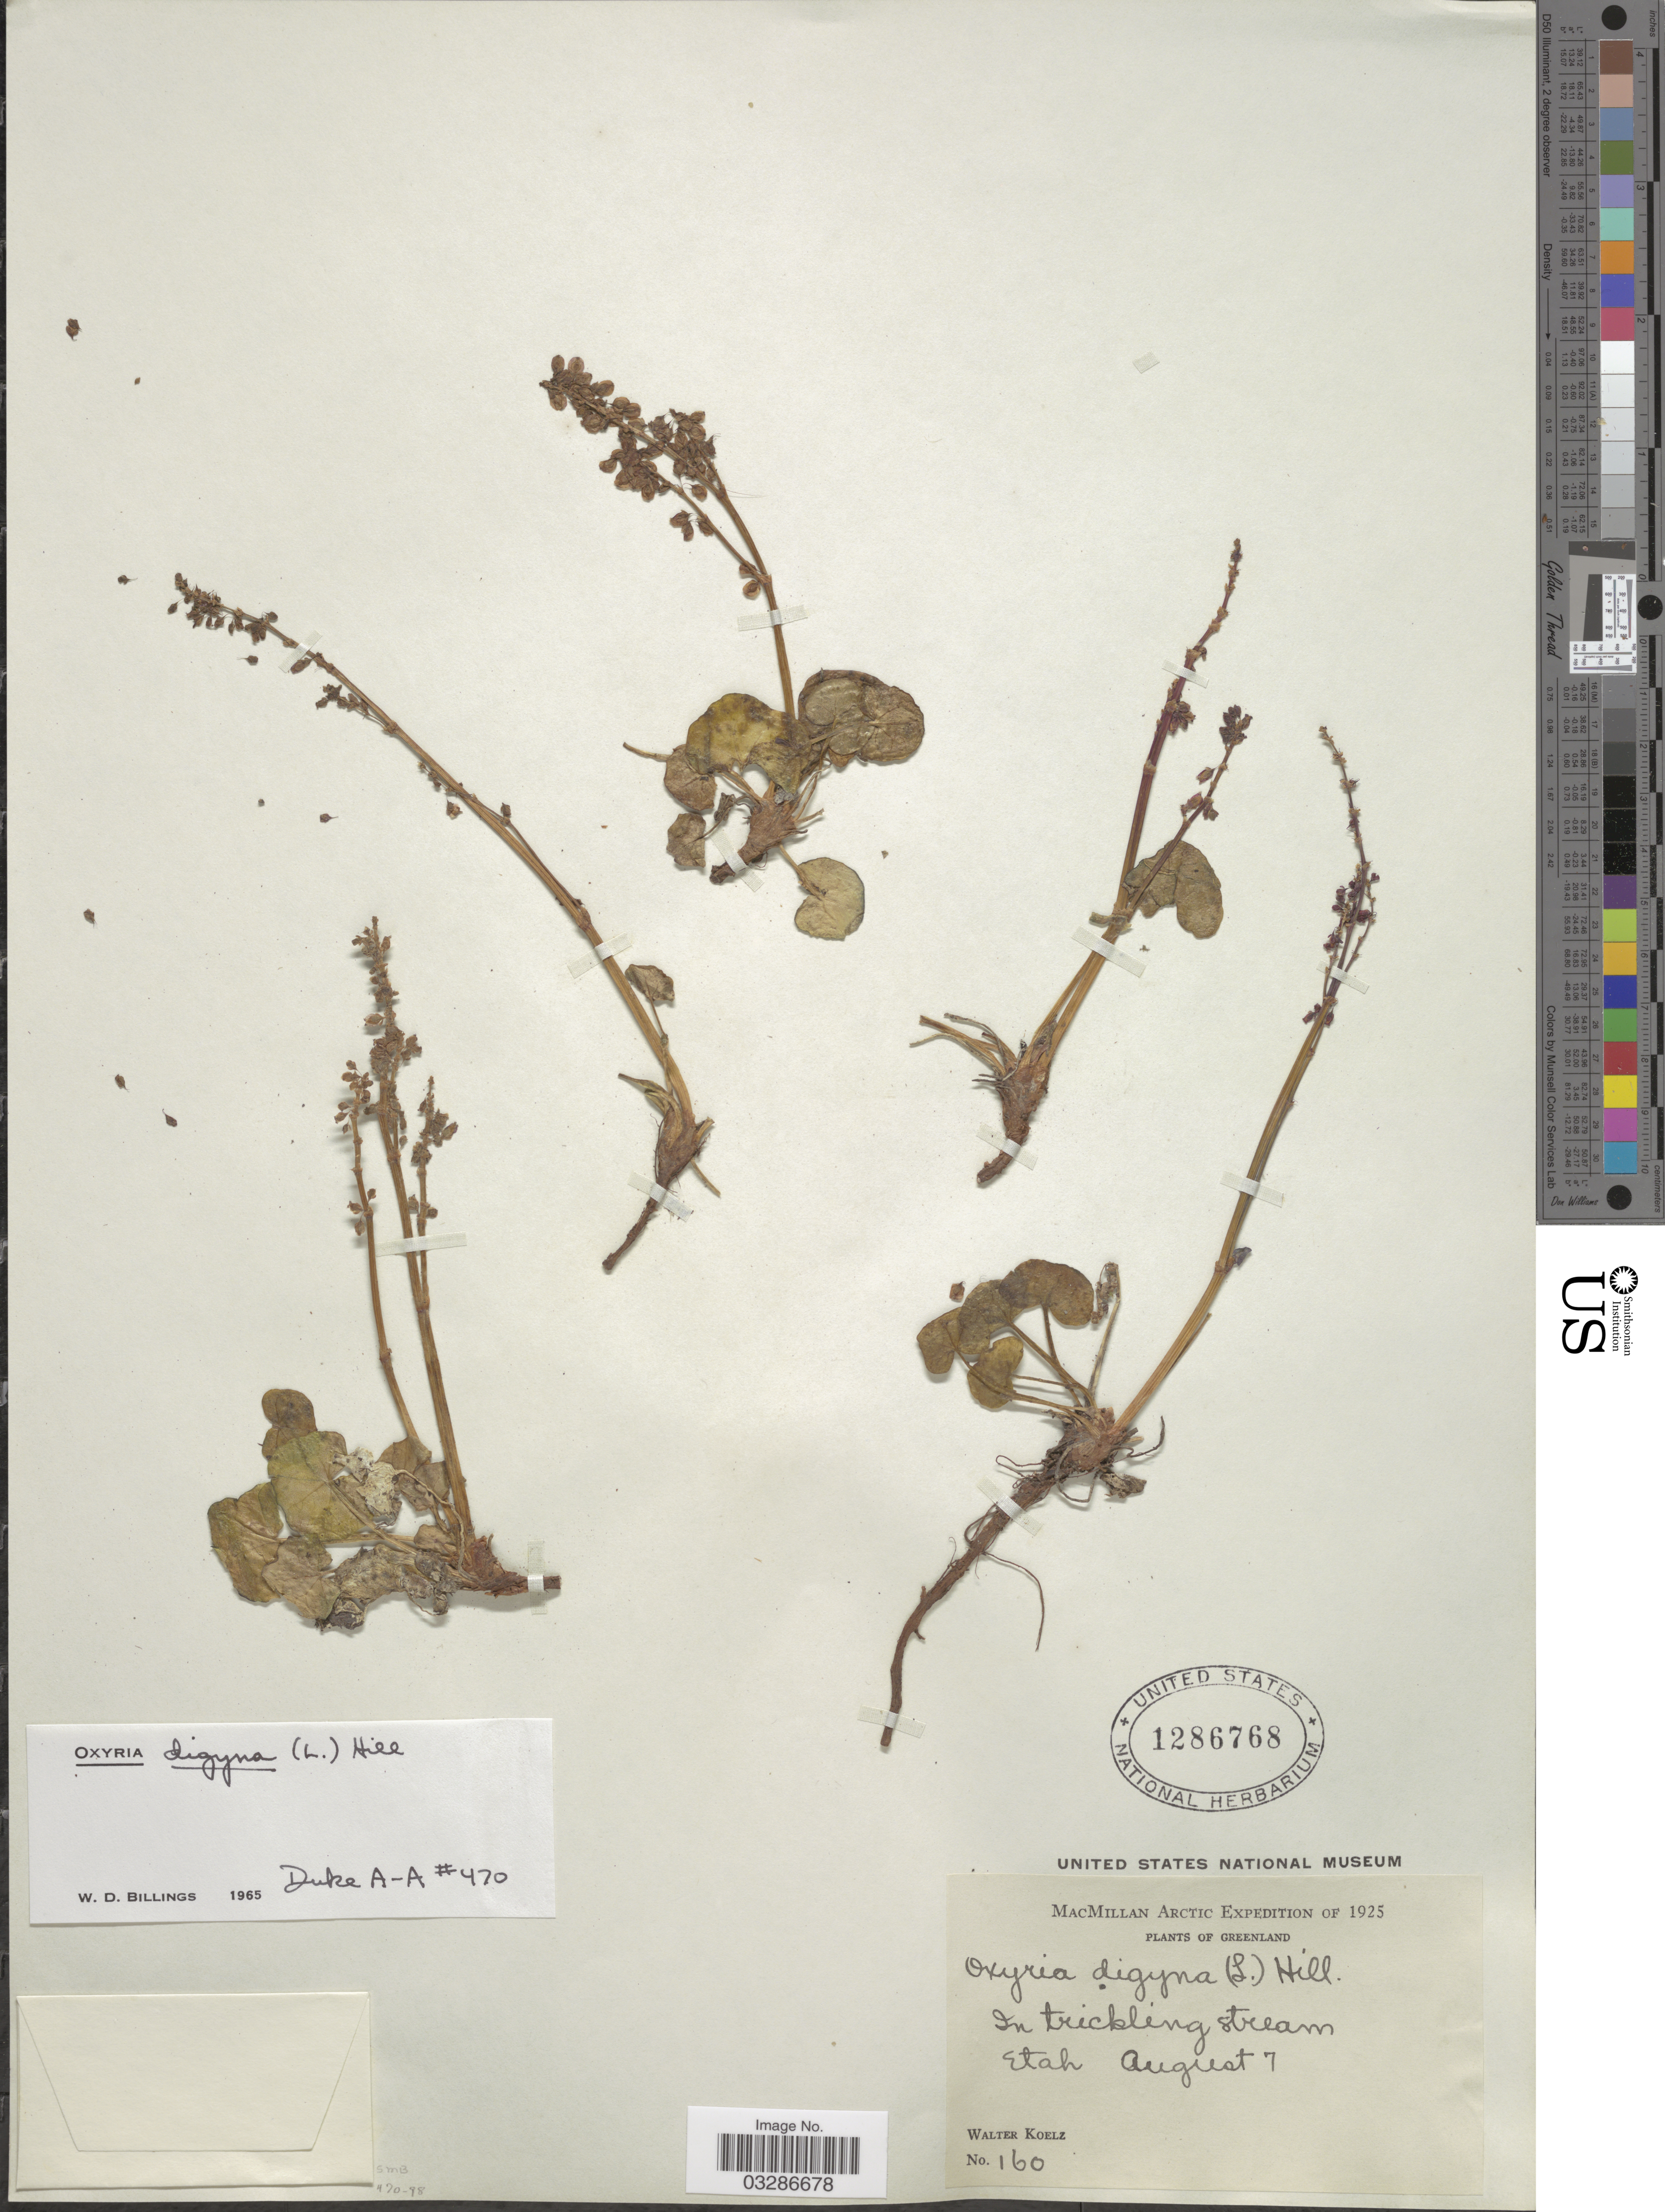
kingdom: Plantae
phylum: Tracheophyta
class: Magnoliopsida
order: Caryophyllales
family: Polygonaceae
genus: Oxyria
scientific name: Oxyria digyna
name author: (L.) Hill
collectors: W. N. Koelz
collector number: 160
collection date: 1925-08-07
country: Greenland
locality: In trickling stream, Etah.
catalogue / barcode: US 1286768